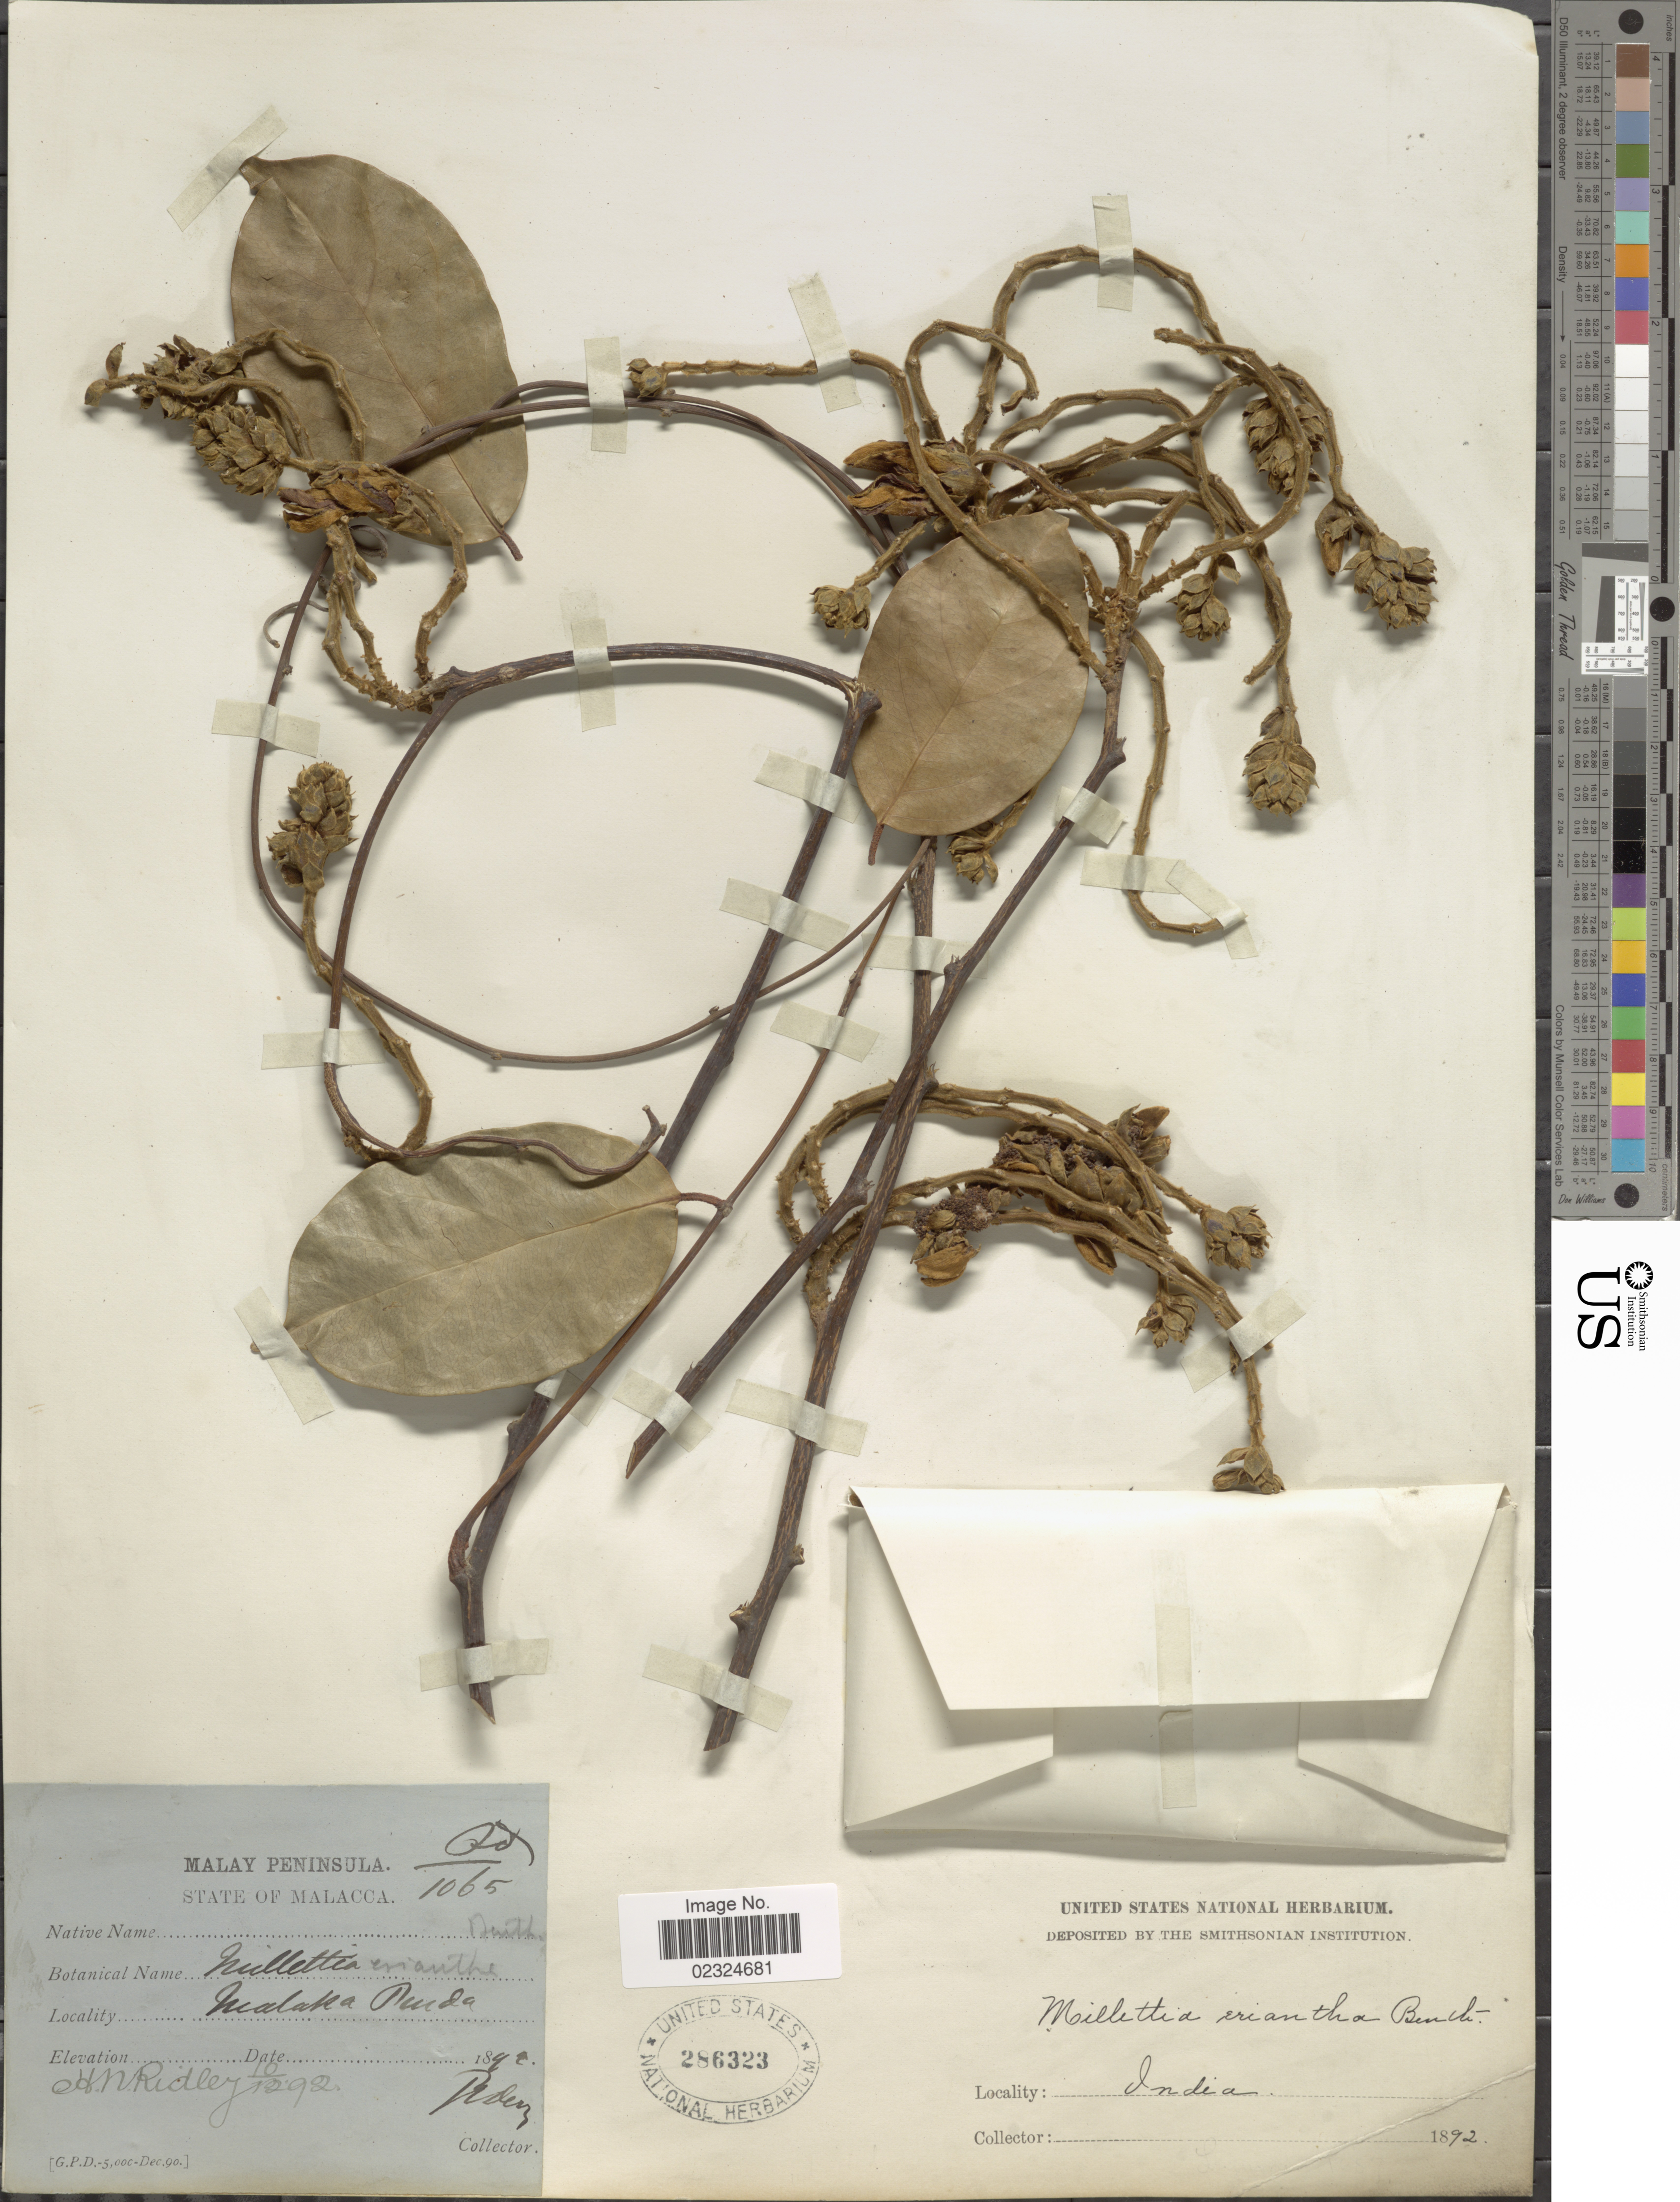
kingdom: Plantae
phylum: Tracheophyta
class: Magnoliopsida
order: Fabales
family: Fabaceae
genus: Whitfordiodendron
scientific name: Whitfordiodendron erianthum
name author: (Benth.) Dunn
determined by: Strong, Mark T., (BOT), Smithsonian Institution - National Museum of Natural History (UNITED STATES)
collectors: H. N. Ridley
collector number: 1065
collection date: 1892-12-10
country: Malaysia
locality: State of Malacca, Mealatea Punda [interpreted]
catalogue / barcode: US 286323